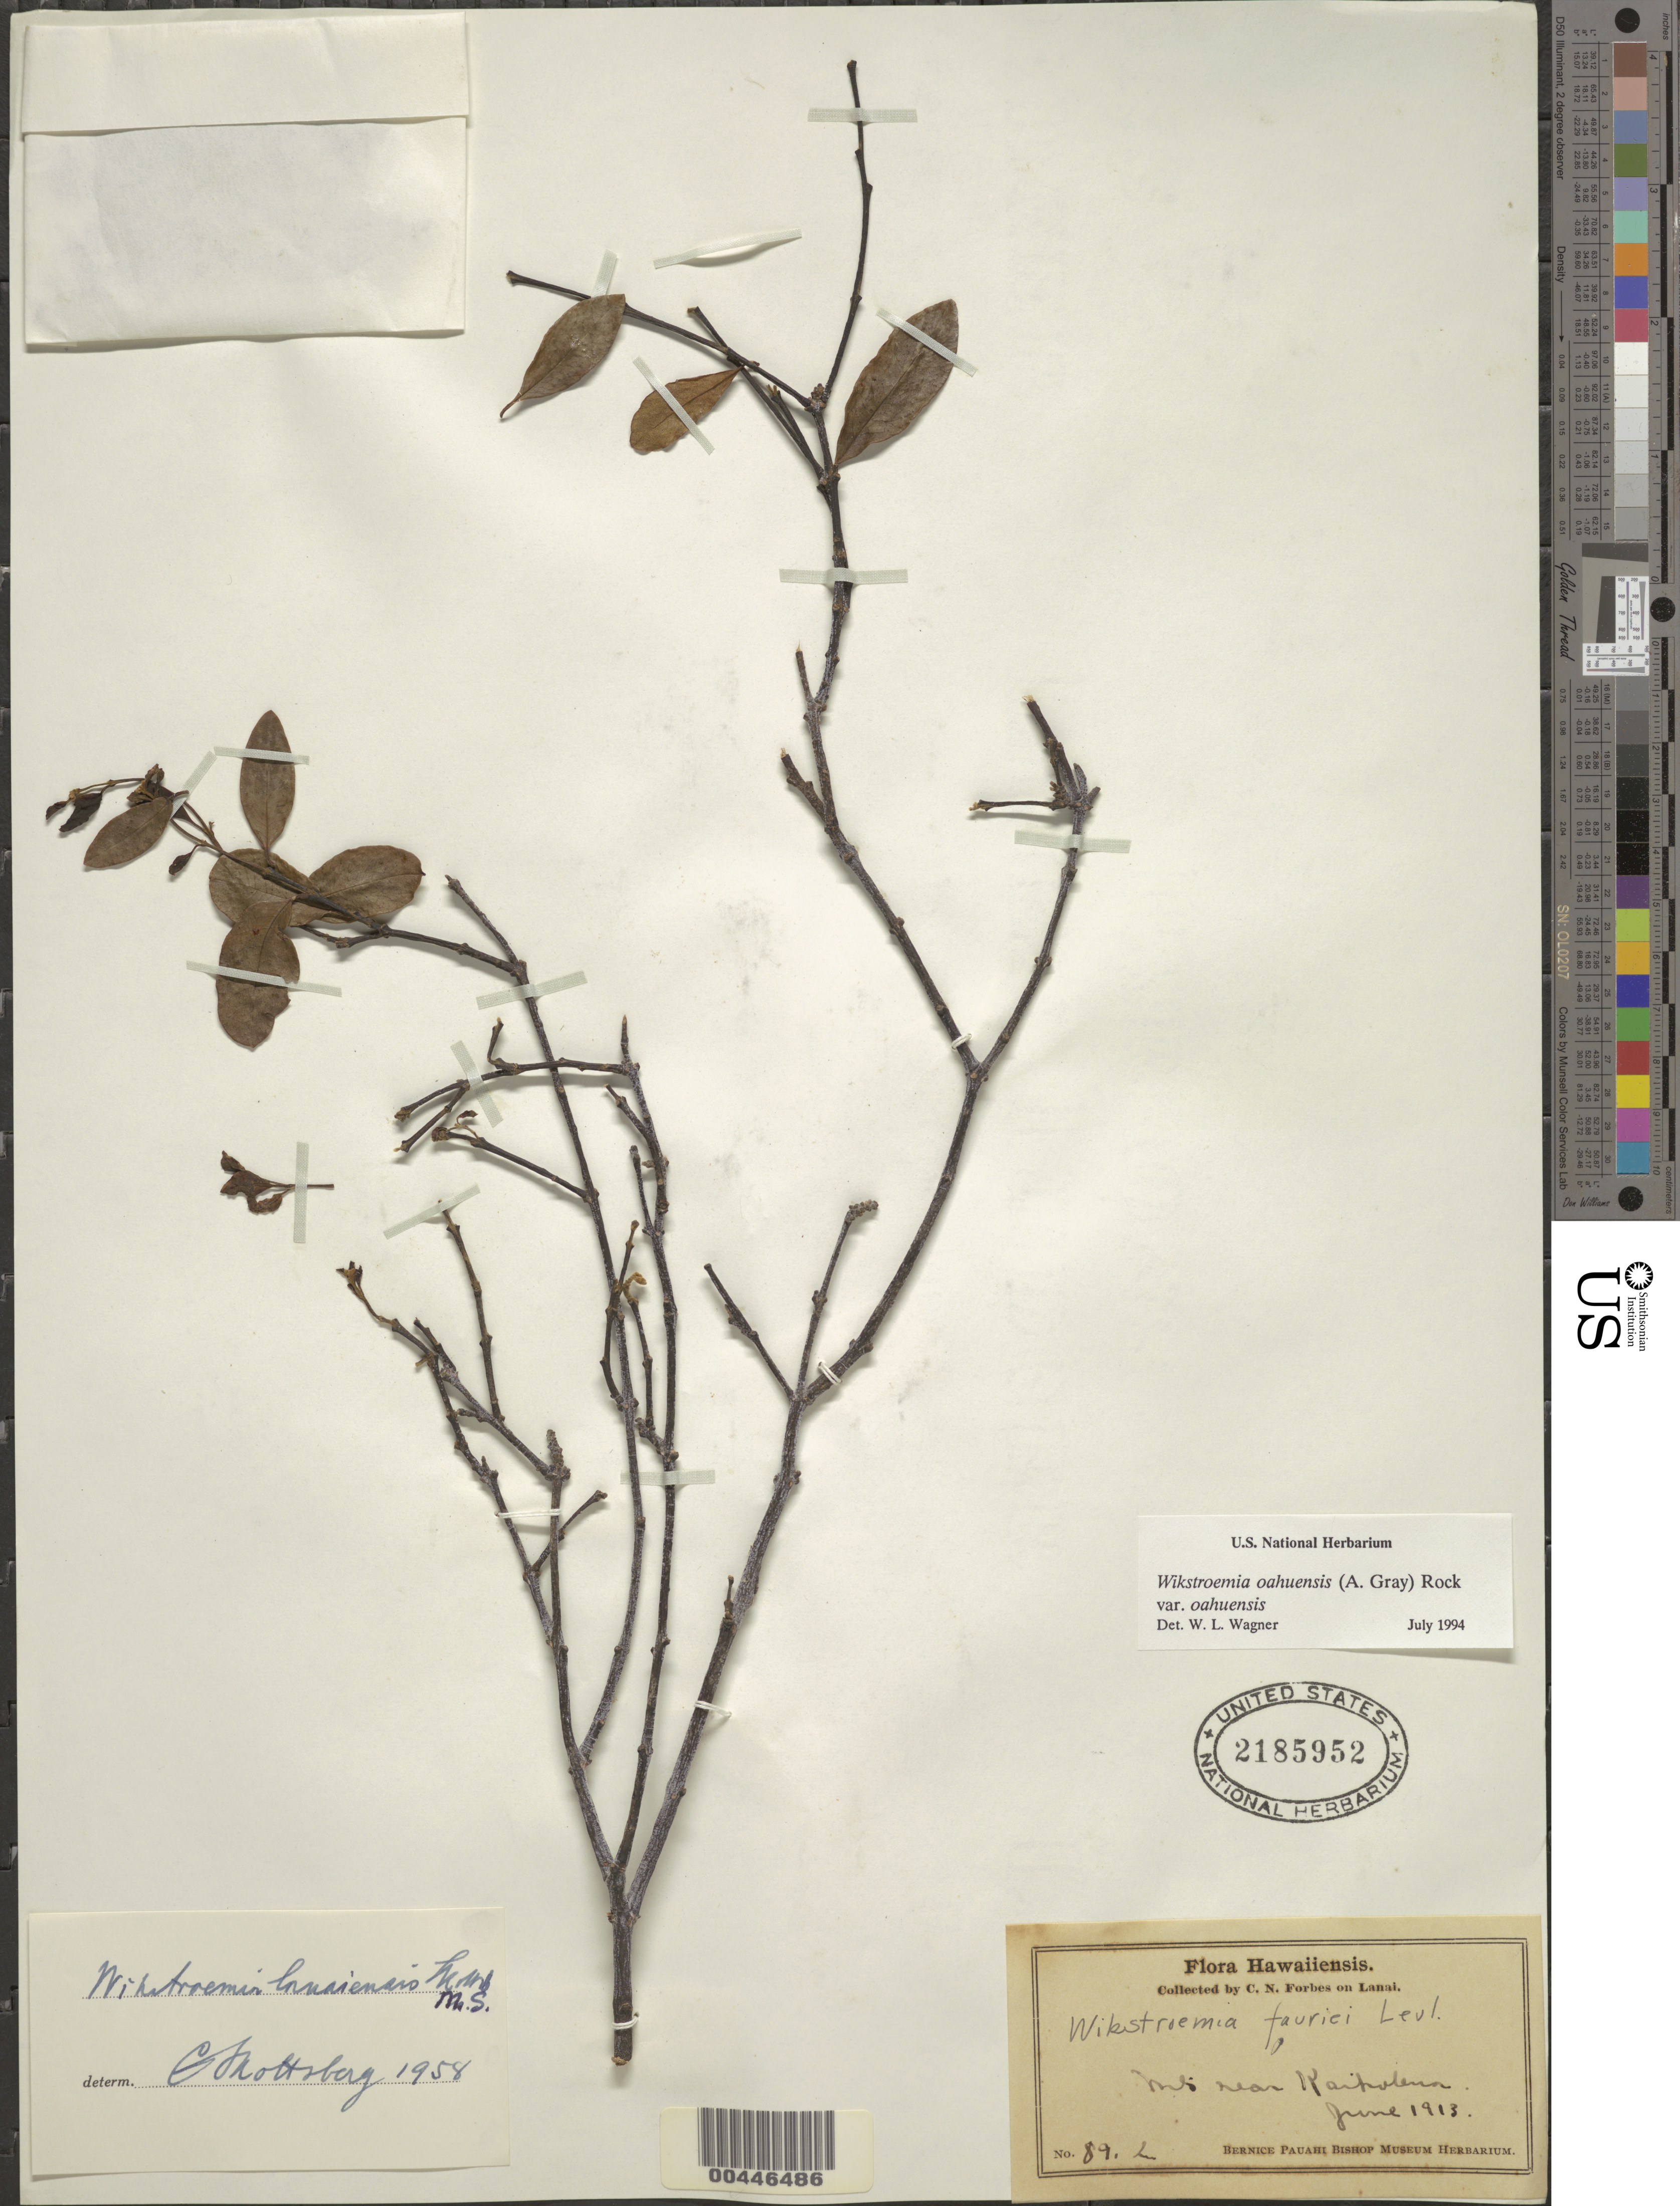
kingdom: Plantae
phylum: Tracheophyta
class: Magnoliopsida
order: Malvales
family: Thymelaeaceae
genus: Wikstroemia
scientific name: Wikstroemia oahuensis var. oahuensis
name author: (A. Gray) Rock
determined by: Wagner, W. L., (BOT), Smithsonian Institution - National Museum of Natural History (UNITED STATES)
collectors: C. N. Forbes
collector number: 89.L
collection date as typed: Jun 1913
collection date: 1913-06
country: United States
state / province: Hawaii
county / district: Maui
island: Lana'i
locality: Mts near Kaiholena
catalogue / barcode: US 2185952